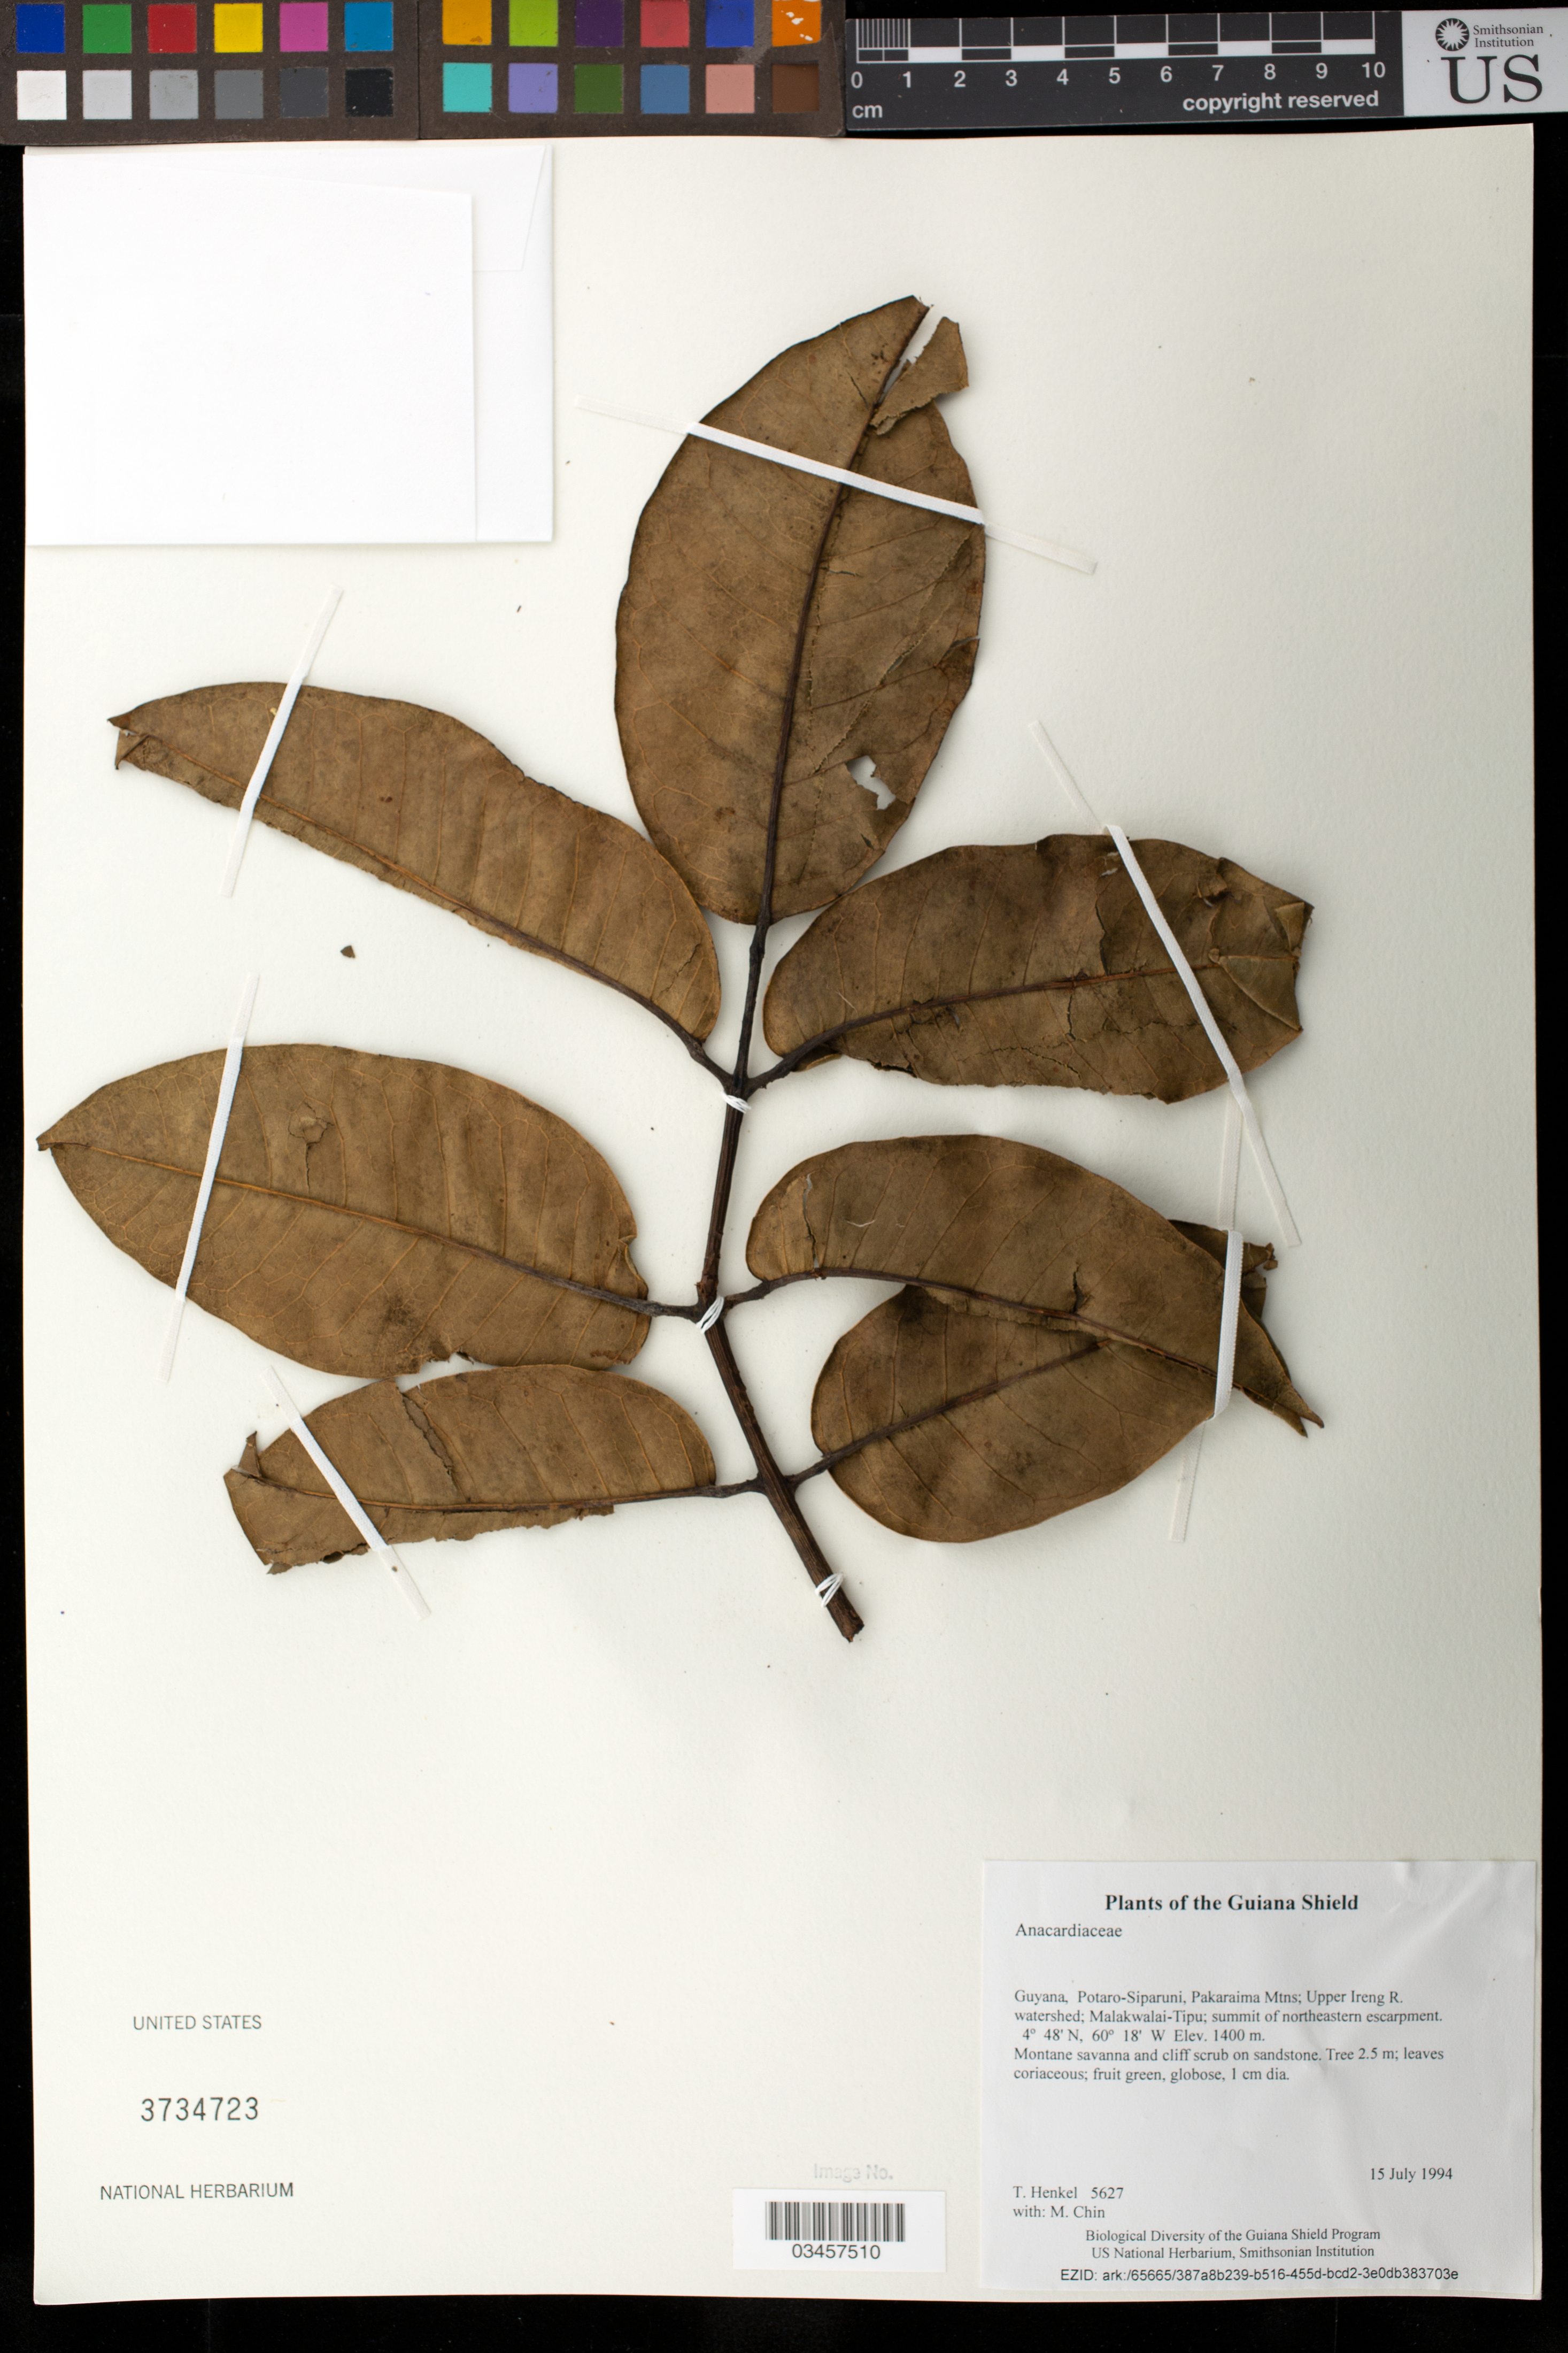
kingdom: Plantae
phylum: Tracheophyta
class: Magnoliopsida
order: Sapindales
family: Burseraceae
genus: Trattinnickia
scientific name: Trattinnickia burserifolia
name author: Mart.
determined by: Mitchell, John D.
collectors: T. Henkel & M. Chin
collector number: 5627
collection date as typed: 15 July 1994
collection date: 1994-07-15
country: Guyana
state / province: Potaro-Siparuni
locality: Pakaraima Mtns; Upper Ireng R. watershed; Malakwalai-Tipu; summit of northeastern escarpment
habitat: Montane savanna and cliff scrub on sandstone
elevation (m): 1400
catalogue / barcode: US 3734723